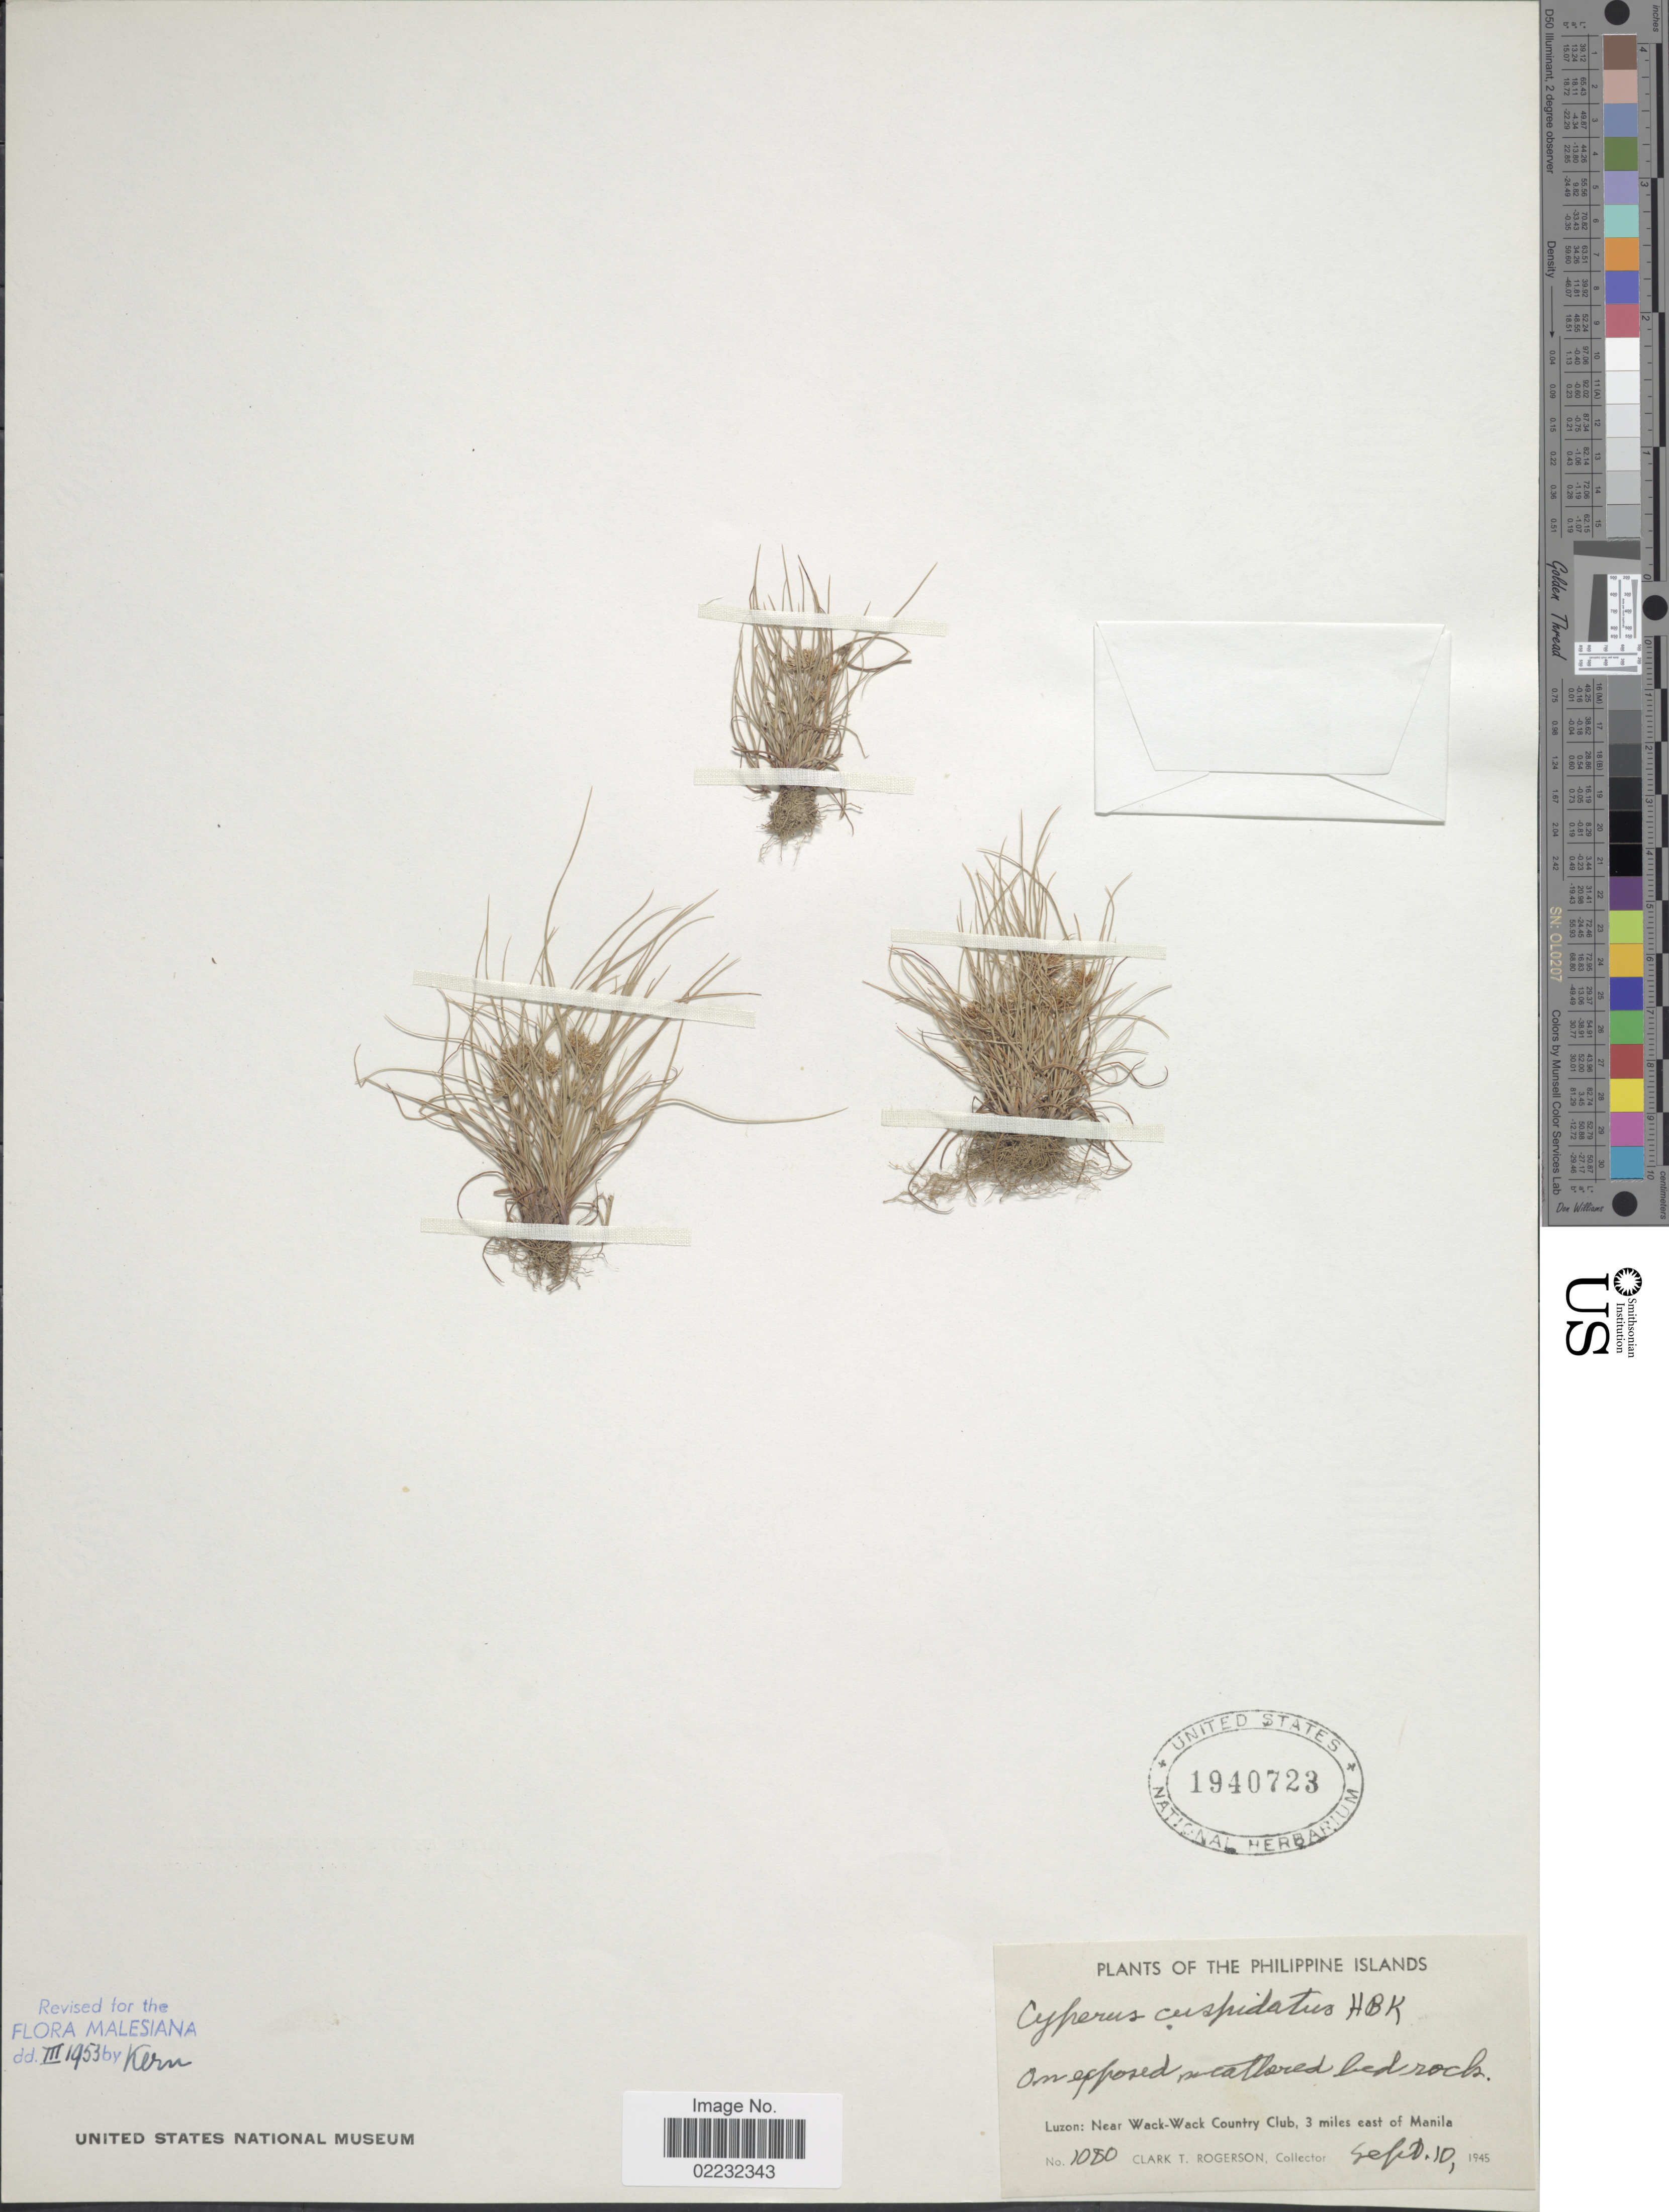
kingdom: Plantae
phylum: Tracheophyta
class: Liliopsida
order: Poales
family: Cyperaceae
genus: Cyperus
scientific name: Cyperus cuspidatus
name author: Kunth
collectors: C. Rogerson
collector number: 1080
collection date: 1945-09-10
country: Philippines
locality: On exposed scattered bed rocks, Luzon: near Wack-Wack Country, 3 miles east of Manila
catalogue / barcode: US 1940723